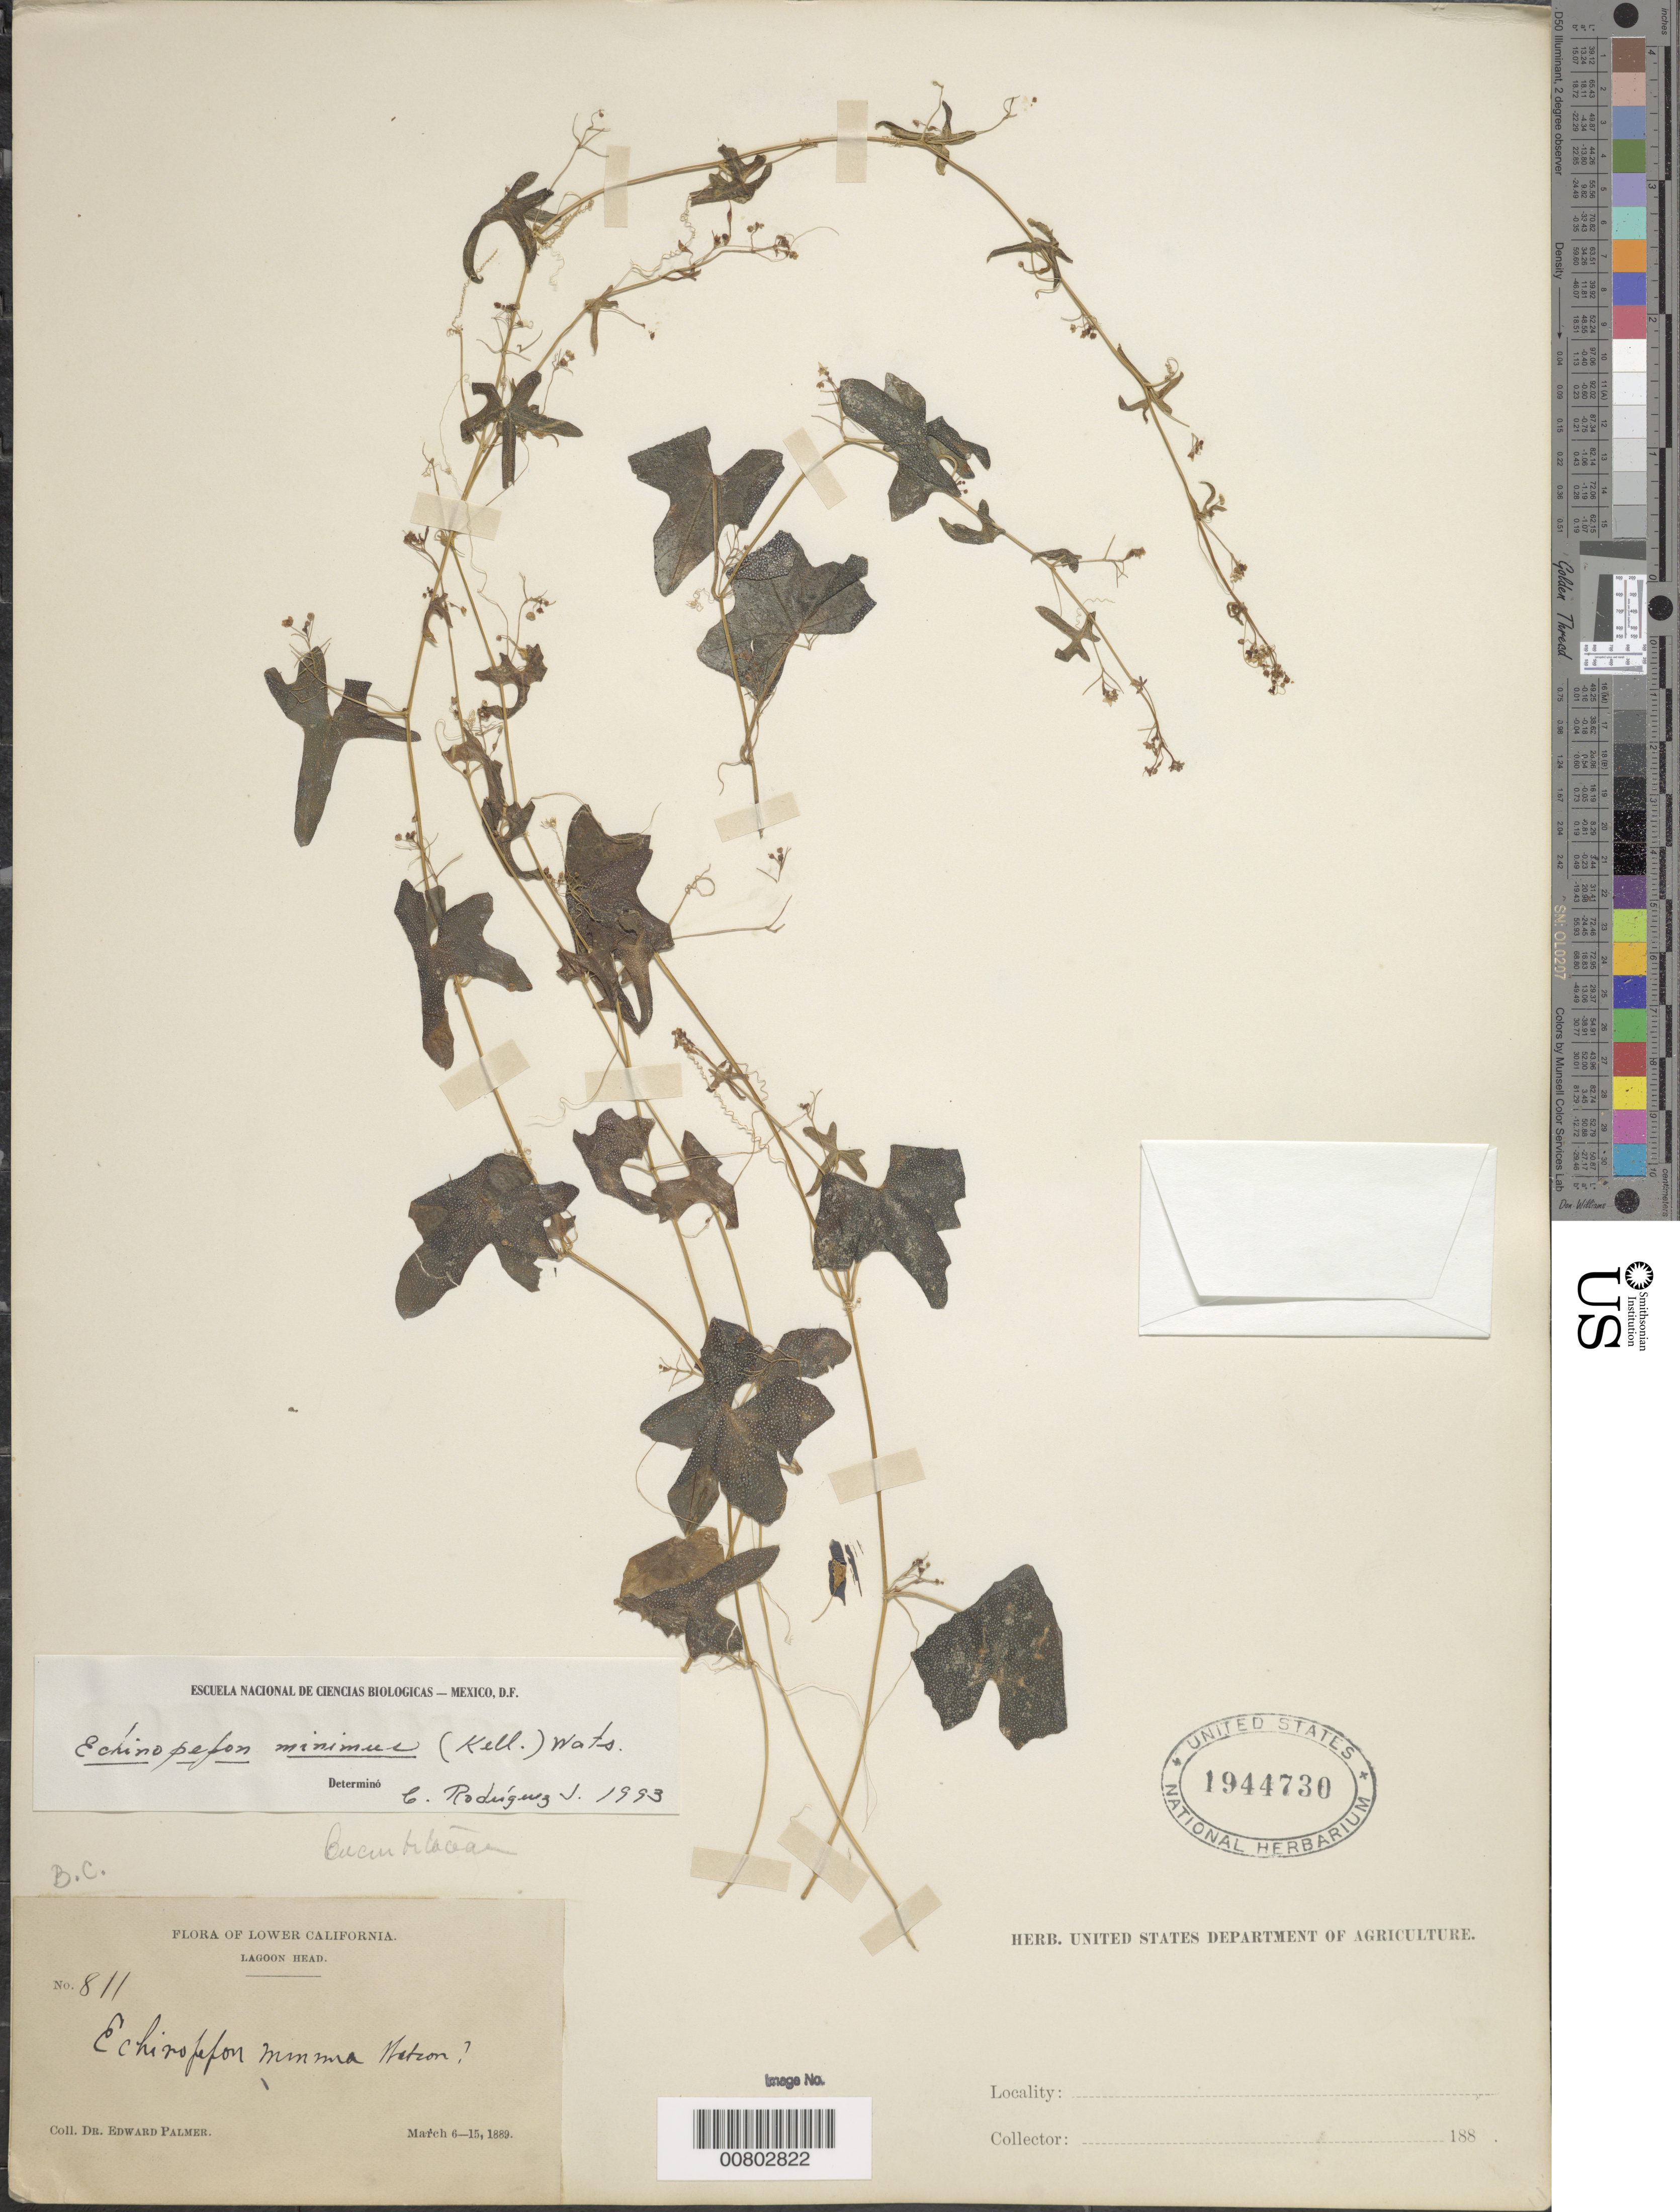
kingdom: Plantae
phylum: Tracheophyta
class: Magnoliopsida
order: Cucurbitales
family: Cucurbitaceae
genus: Echinopepon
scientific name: Echinopepon minimus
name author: (Kellogg) S. Watson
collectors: E. Palmer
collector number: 811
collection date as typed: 06 Mar 1889 to 15 Mar 1889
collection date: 1889-03-06/1889-03-15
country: Mexico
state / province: Baja California Norte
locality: Lagoon Head, Baja California.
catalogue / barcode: US 1944730